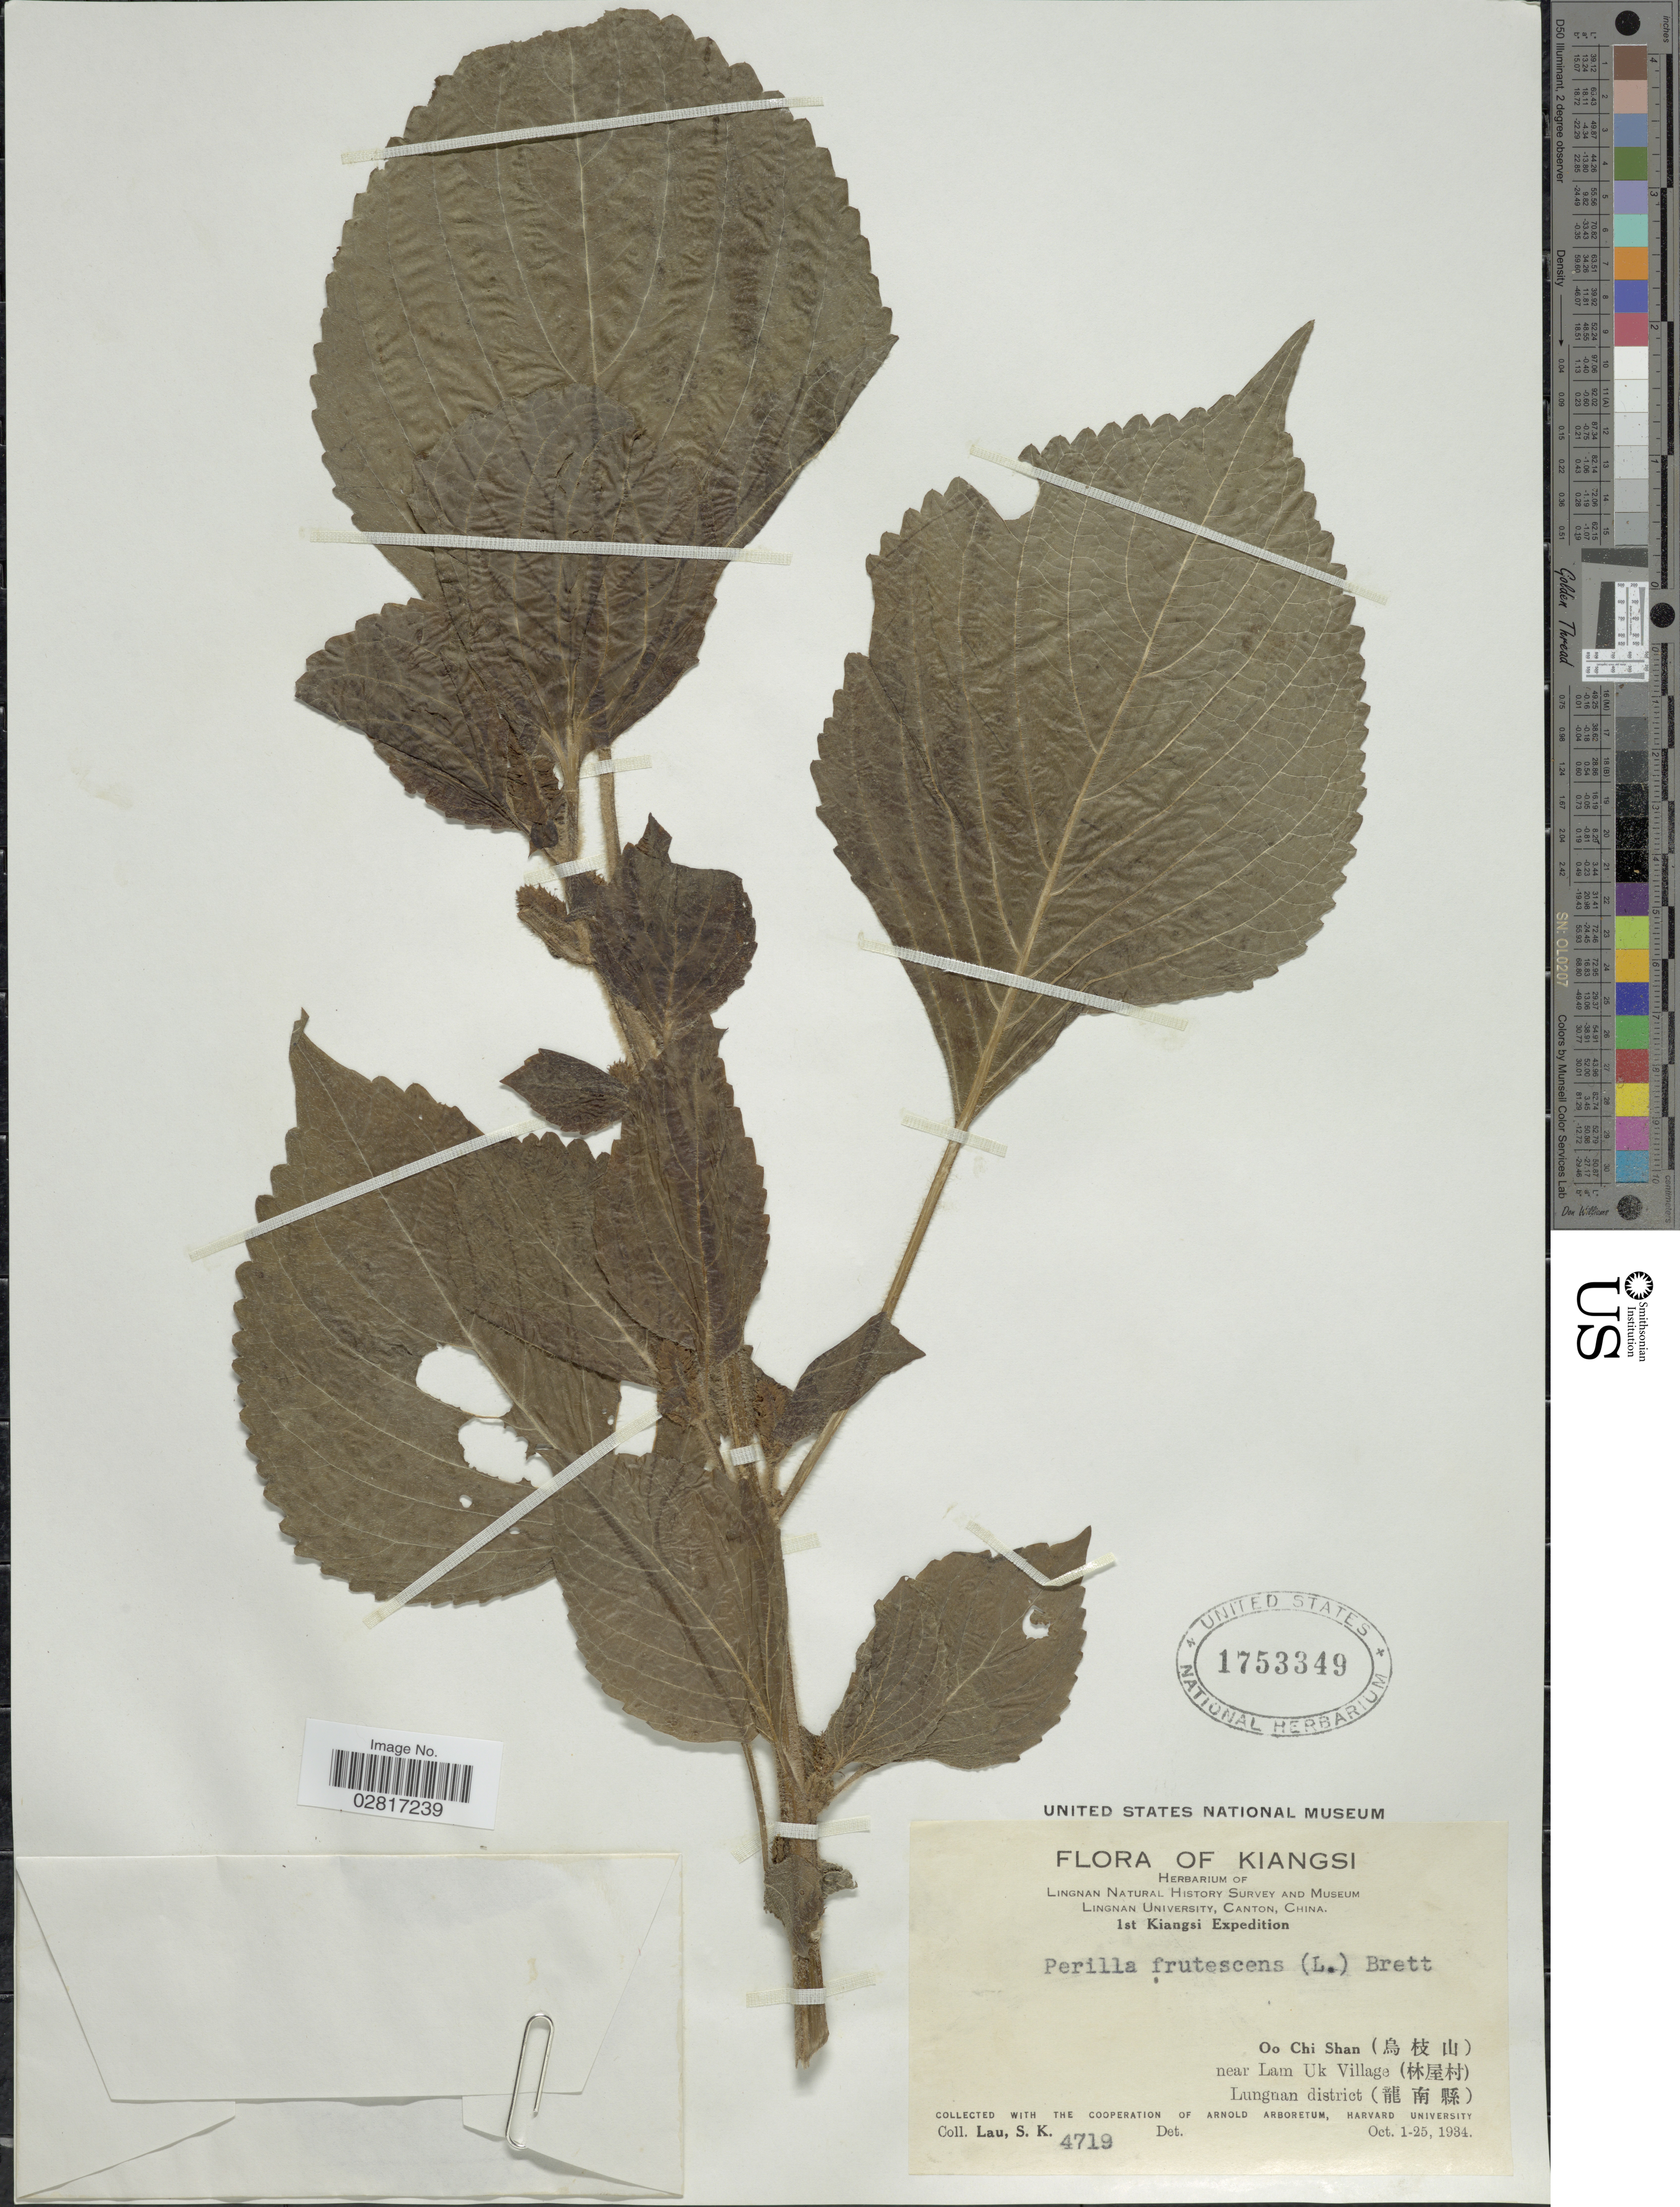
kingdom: Plantae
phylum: Tracheophyta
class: Magnoliopsida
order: Lamiales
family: Lamiaceae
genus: Perilla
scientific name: Perilla frutescens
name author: (L.) Britton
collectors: S. K. Lau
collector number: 4719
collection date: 1934-10-01/1934-10-25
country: China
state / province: Jiangxi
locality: Kiangsi, Oo Chi Shan, near Lam Uk Village, Lungnan district.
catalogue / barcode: US 1753349